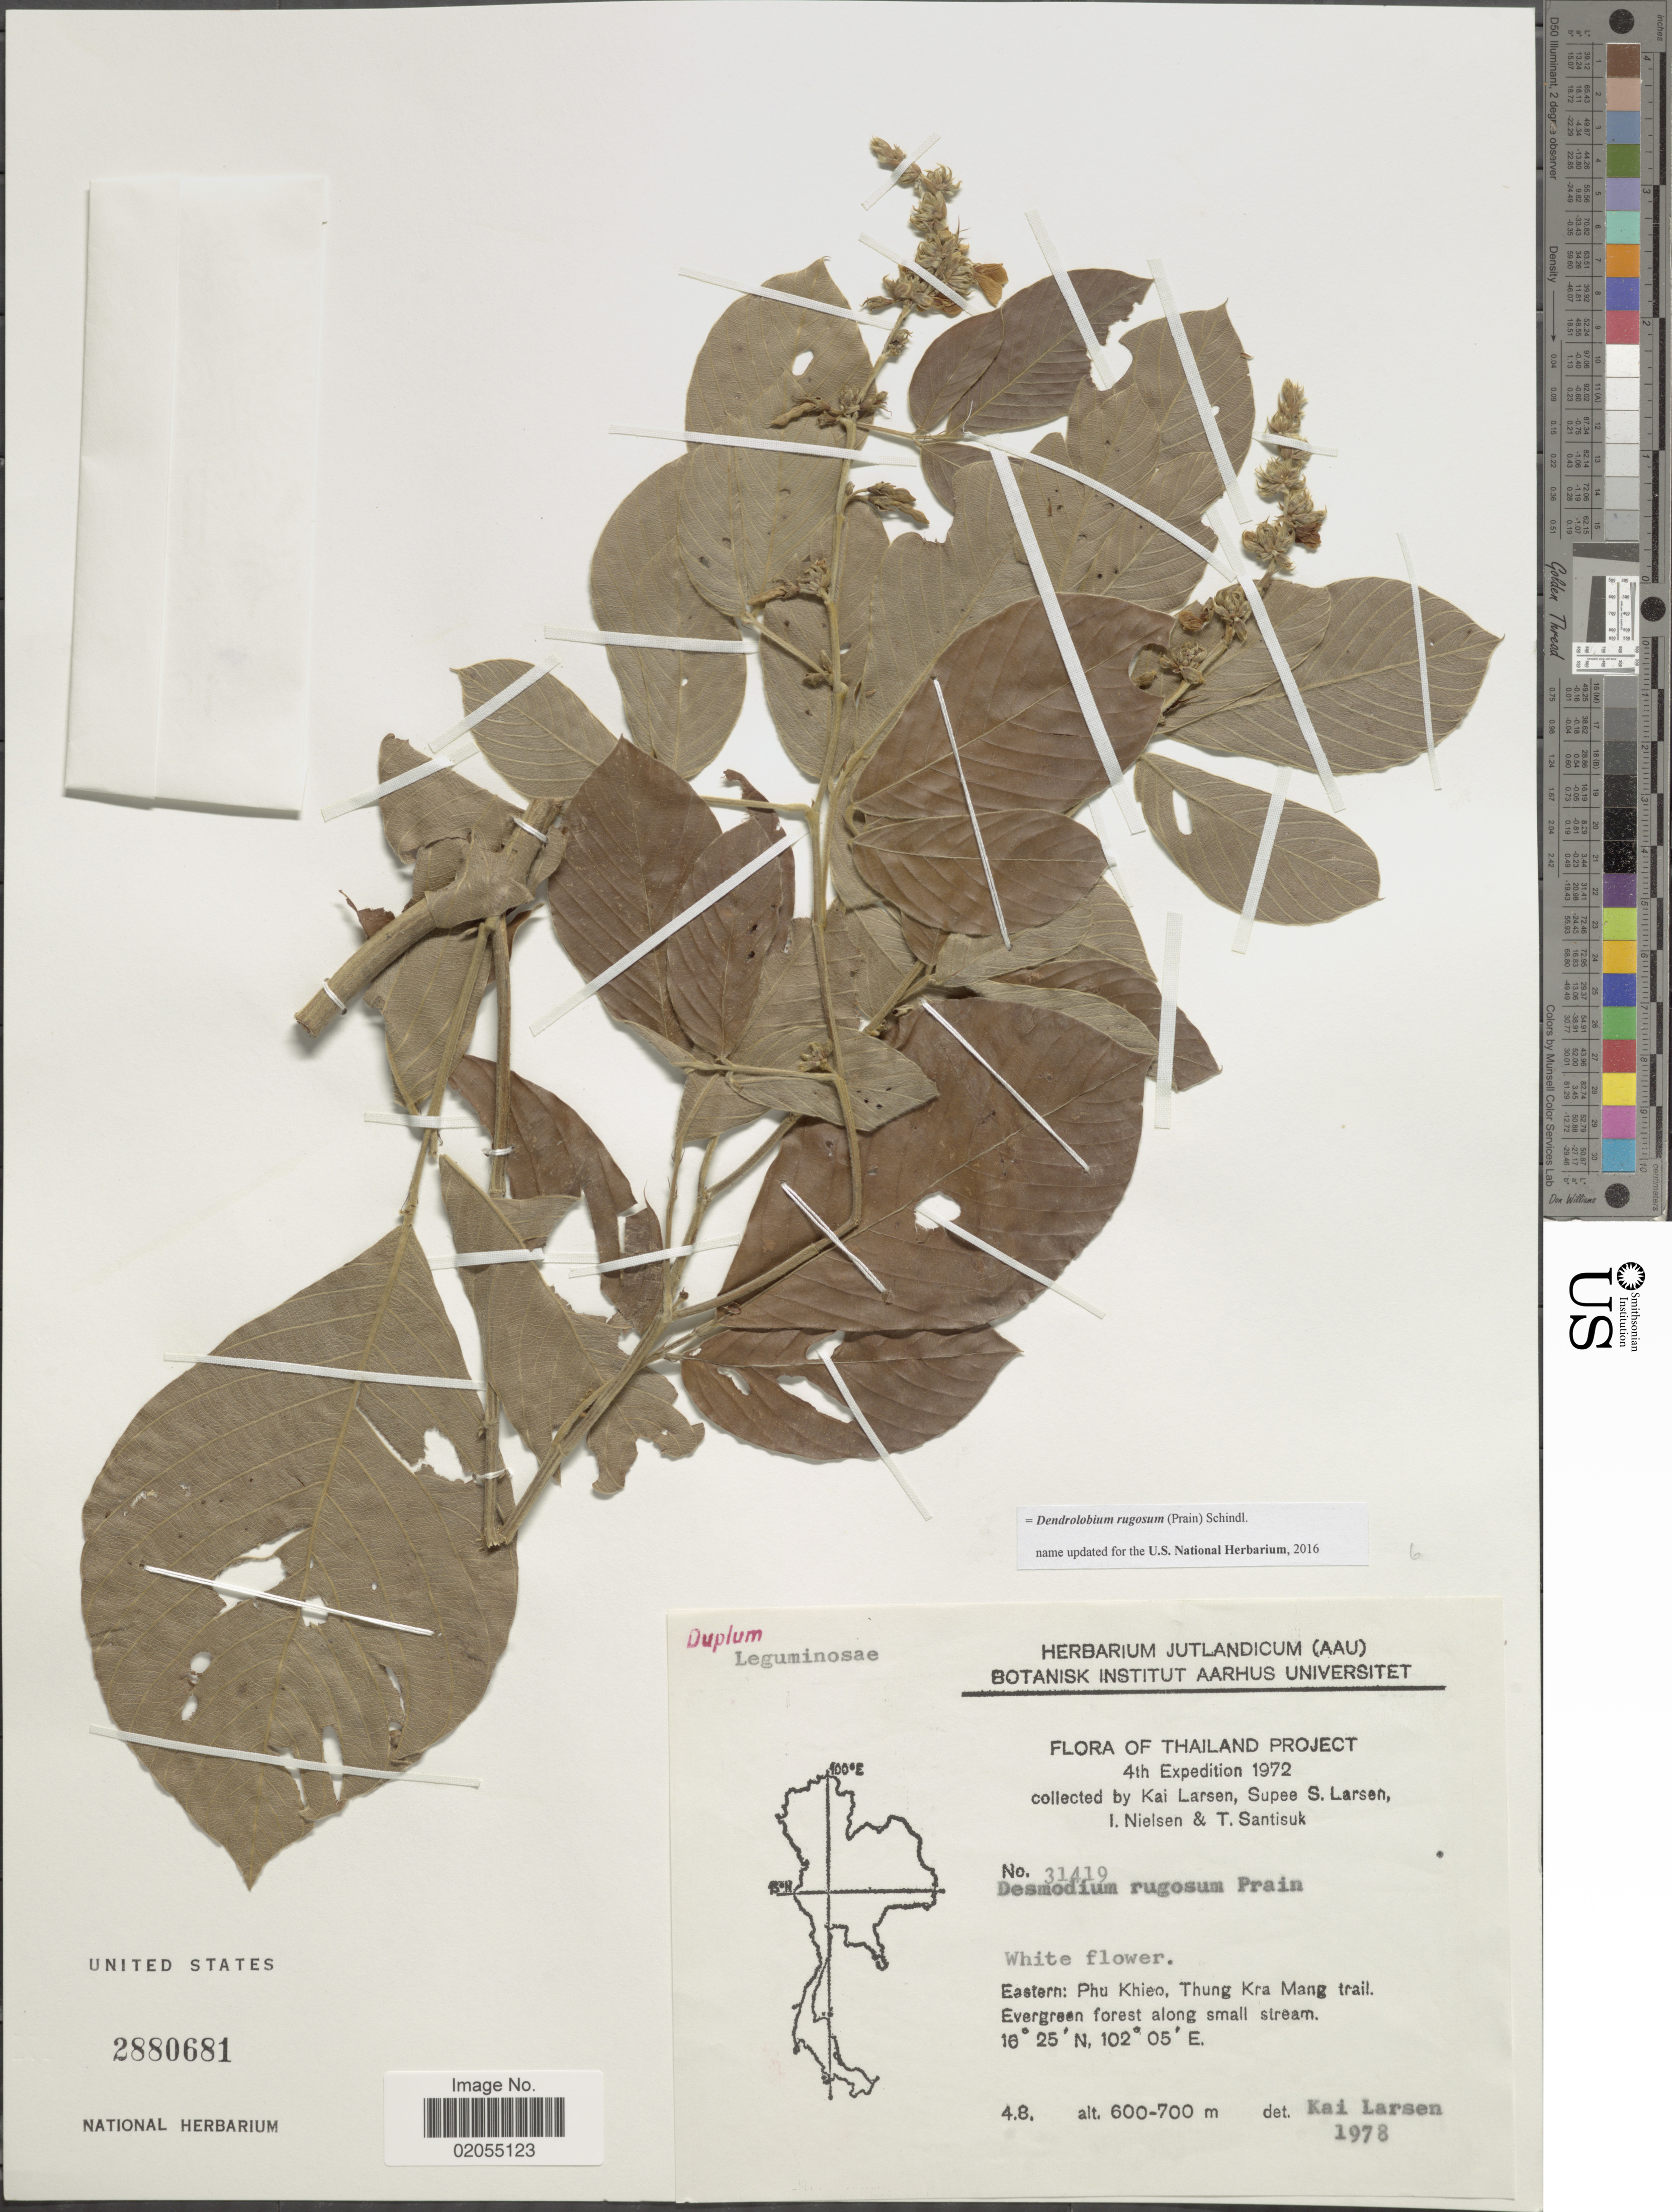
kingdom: Plantae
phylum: Tracheophyta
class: Magnoliopsida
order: Fabales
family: Fabaceae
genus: Dendrolobium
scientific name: Dendrolobium rugosum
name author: (Prain) Schindl.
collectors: K. Larsen, S. Larsen, I. Nielsen & T. Santisuk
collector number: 31419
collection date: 1972-08-04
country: Thailand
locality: Eastern: Phu Khieo, Thung Kra Mang trail.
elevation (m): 600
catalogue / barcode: US 2880681